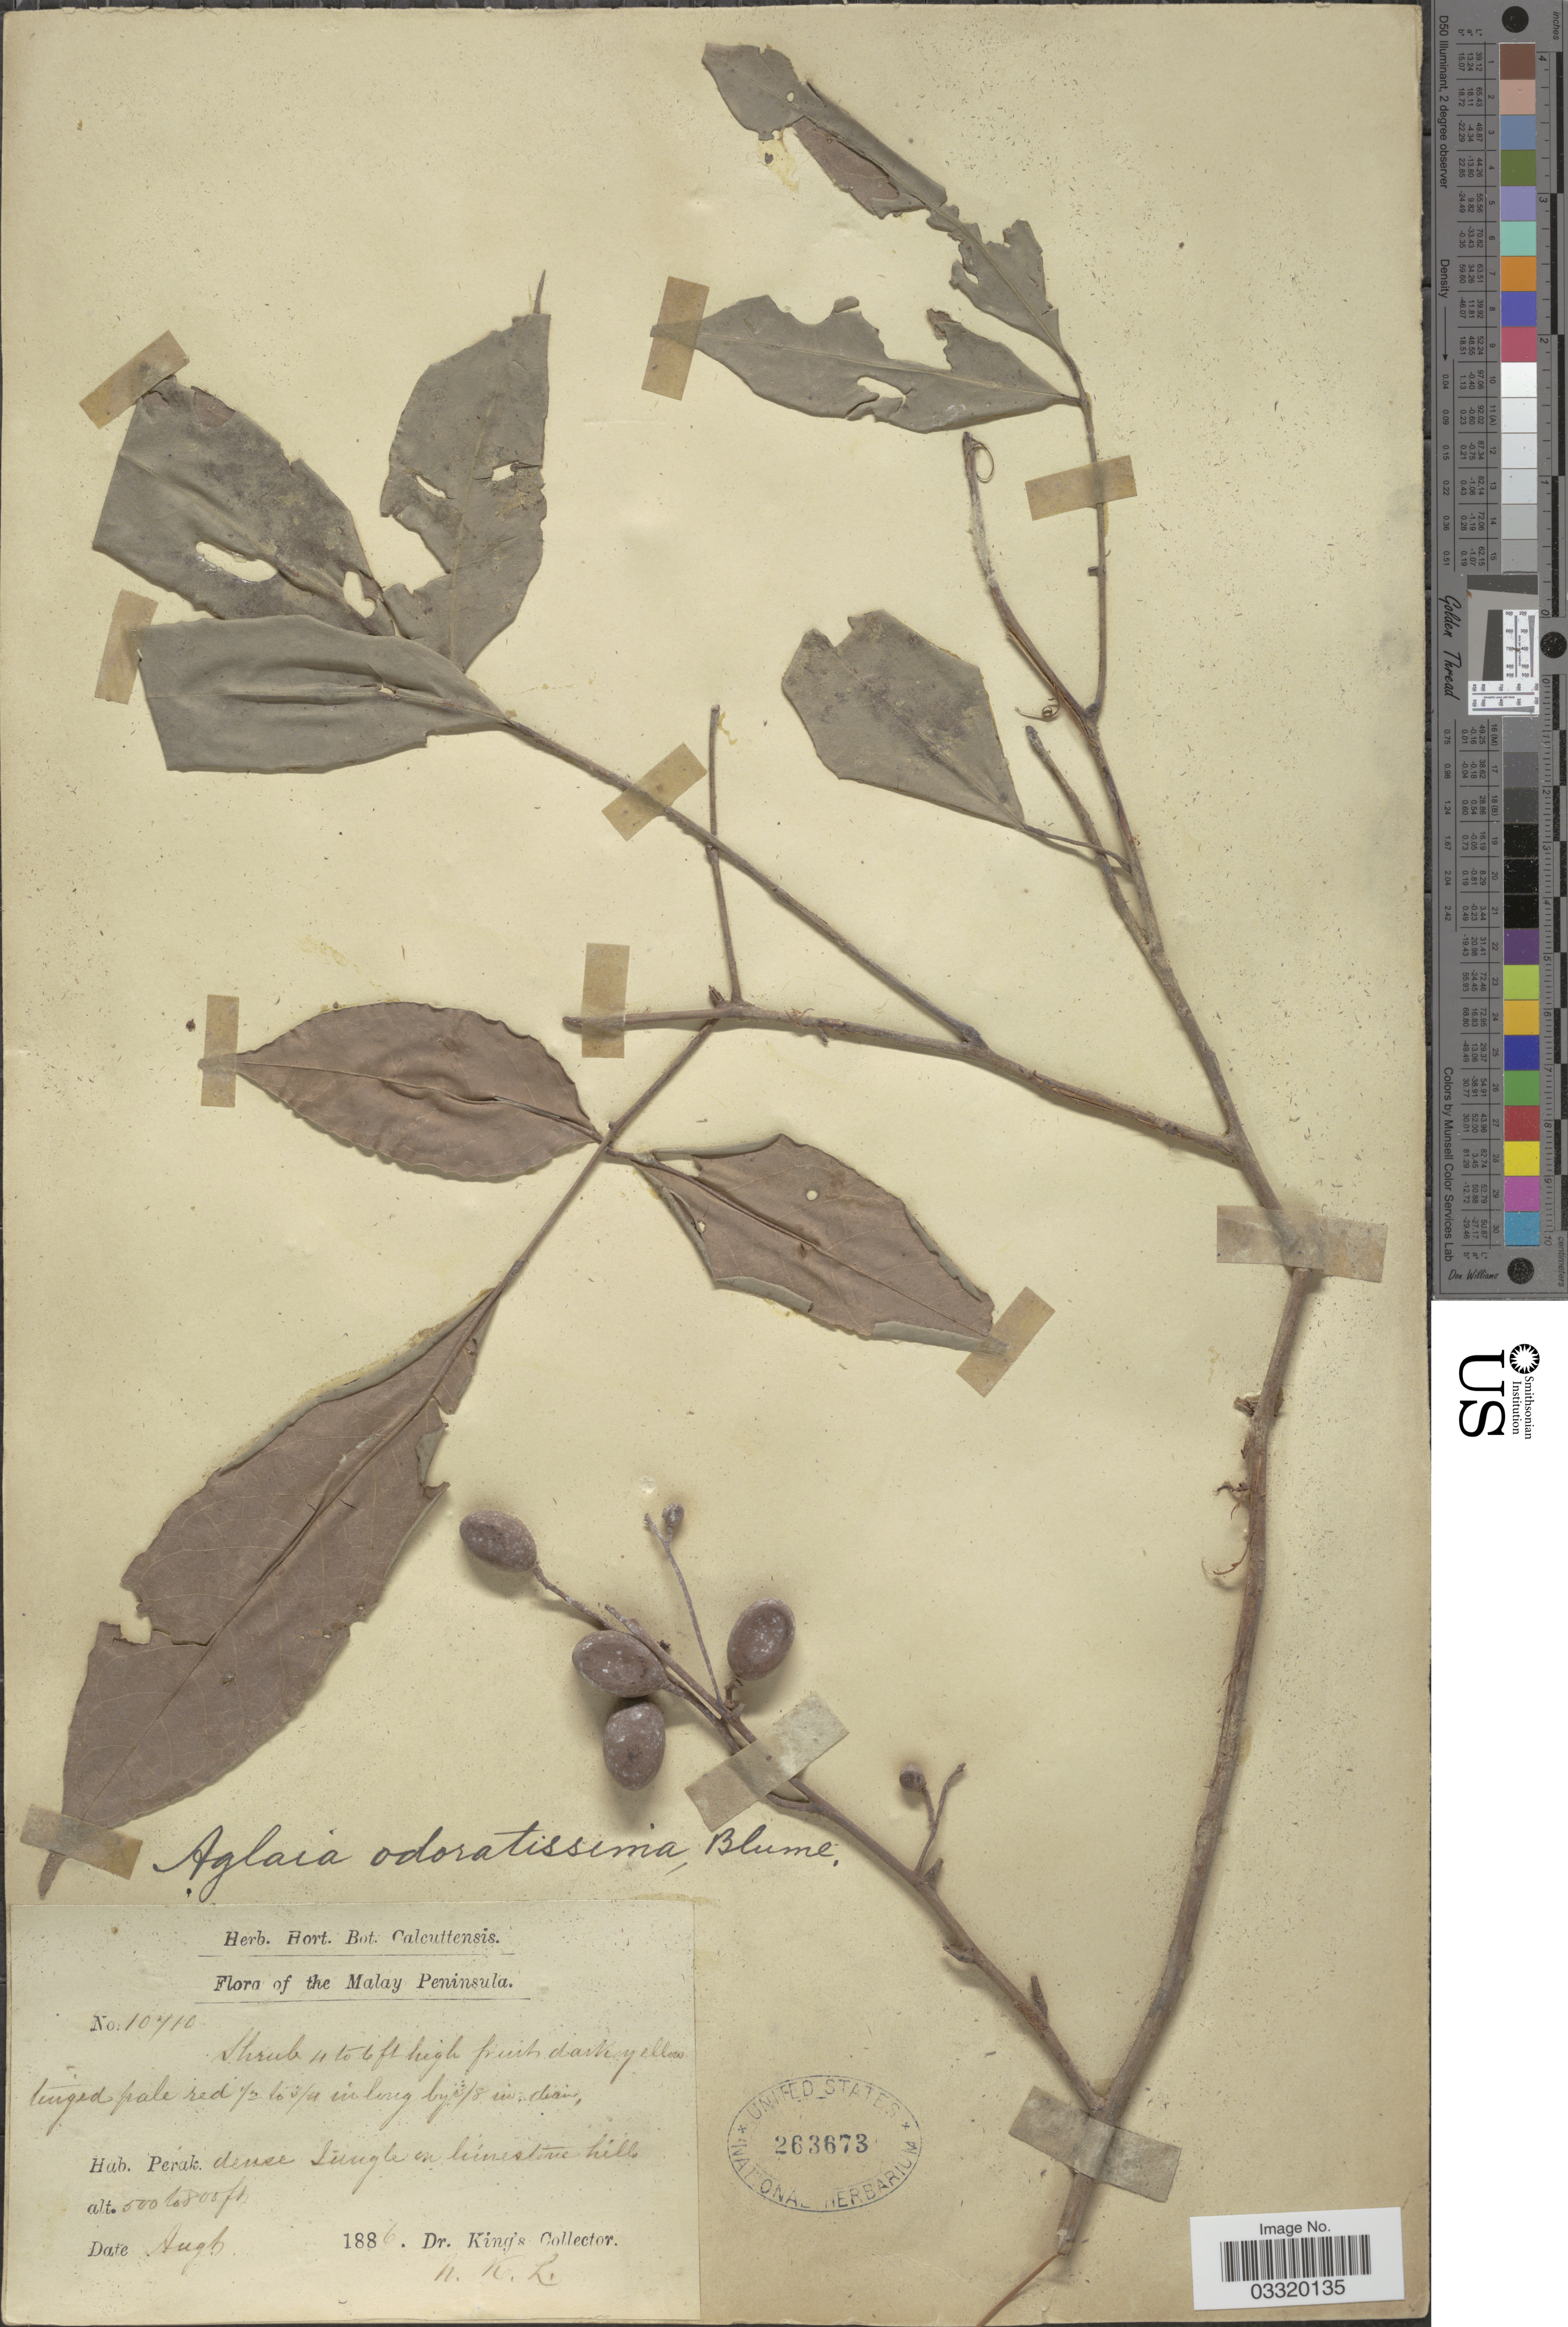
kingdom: Plantae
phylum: Tracheophyta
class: Magnoliopsida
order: Sapindales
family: Meliaceae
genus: Aglaia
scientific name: Aglaia odoratissima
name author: Blume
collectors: Dr. King's collector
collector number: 10710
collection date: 1886-08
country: Malaysia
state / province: Perak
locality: Malay Peninsula. Dense Jungle on limestone hills.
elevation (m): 152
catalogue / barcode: US 263673